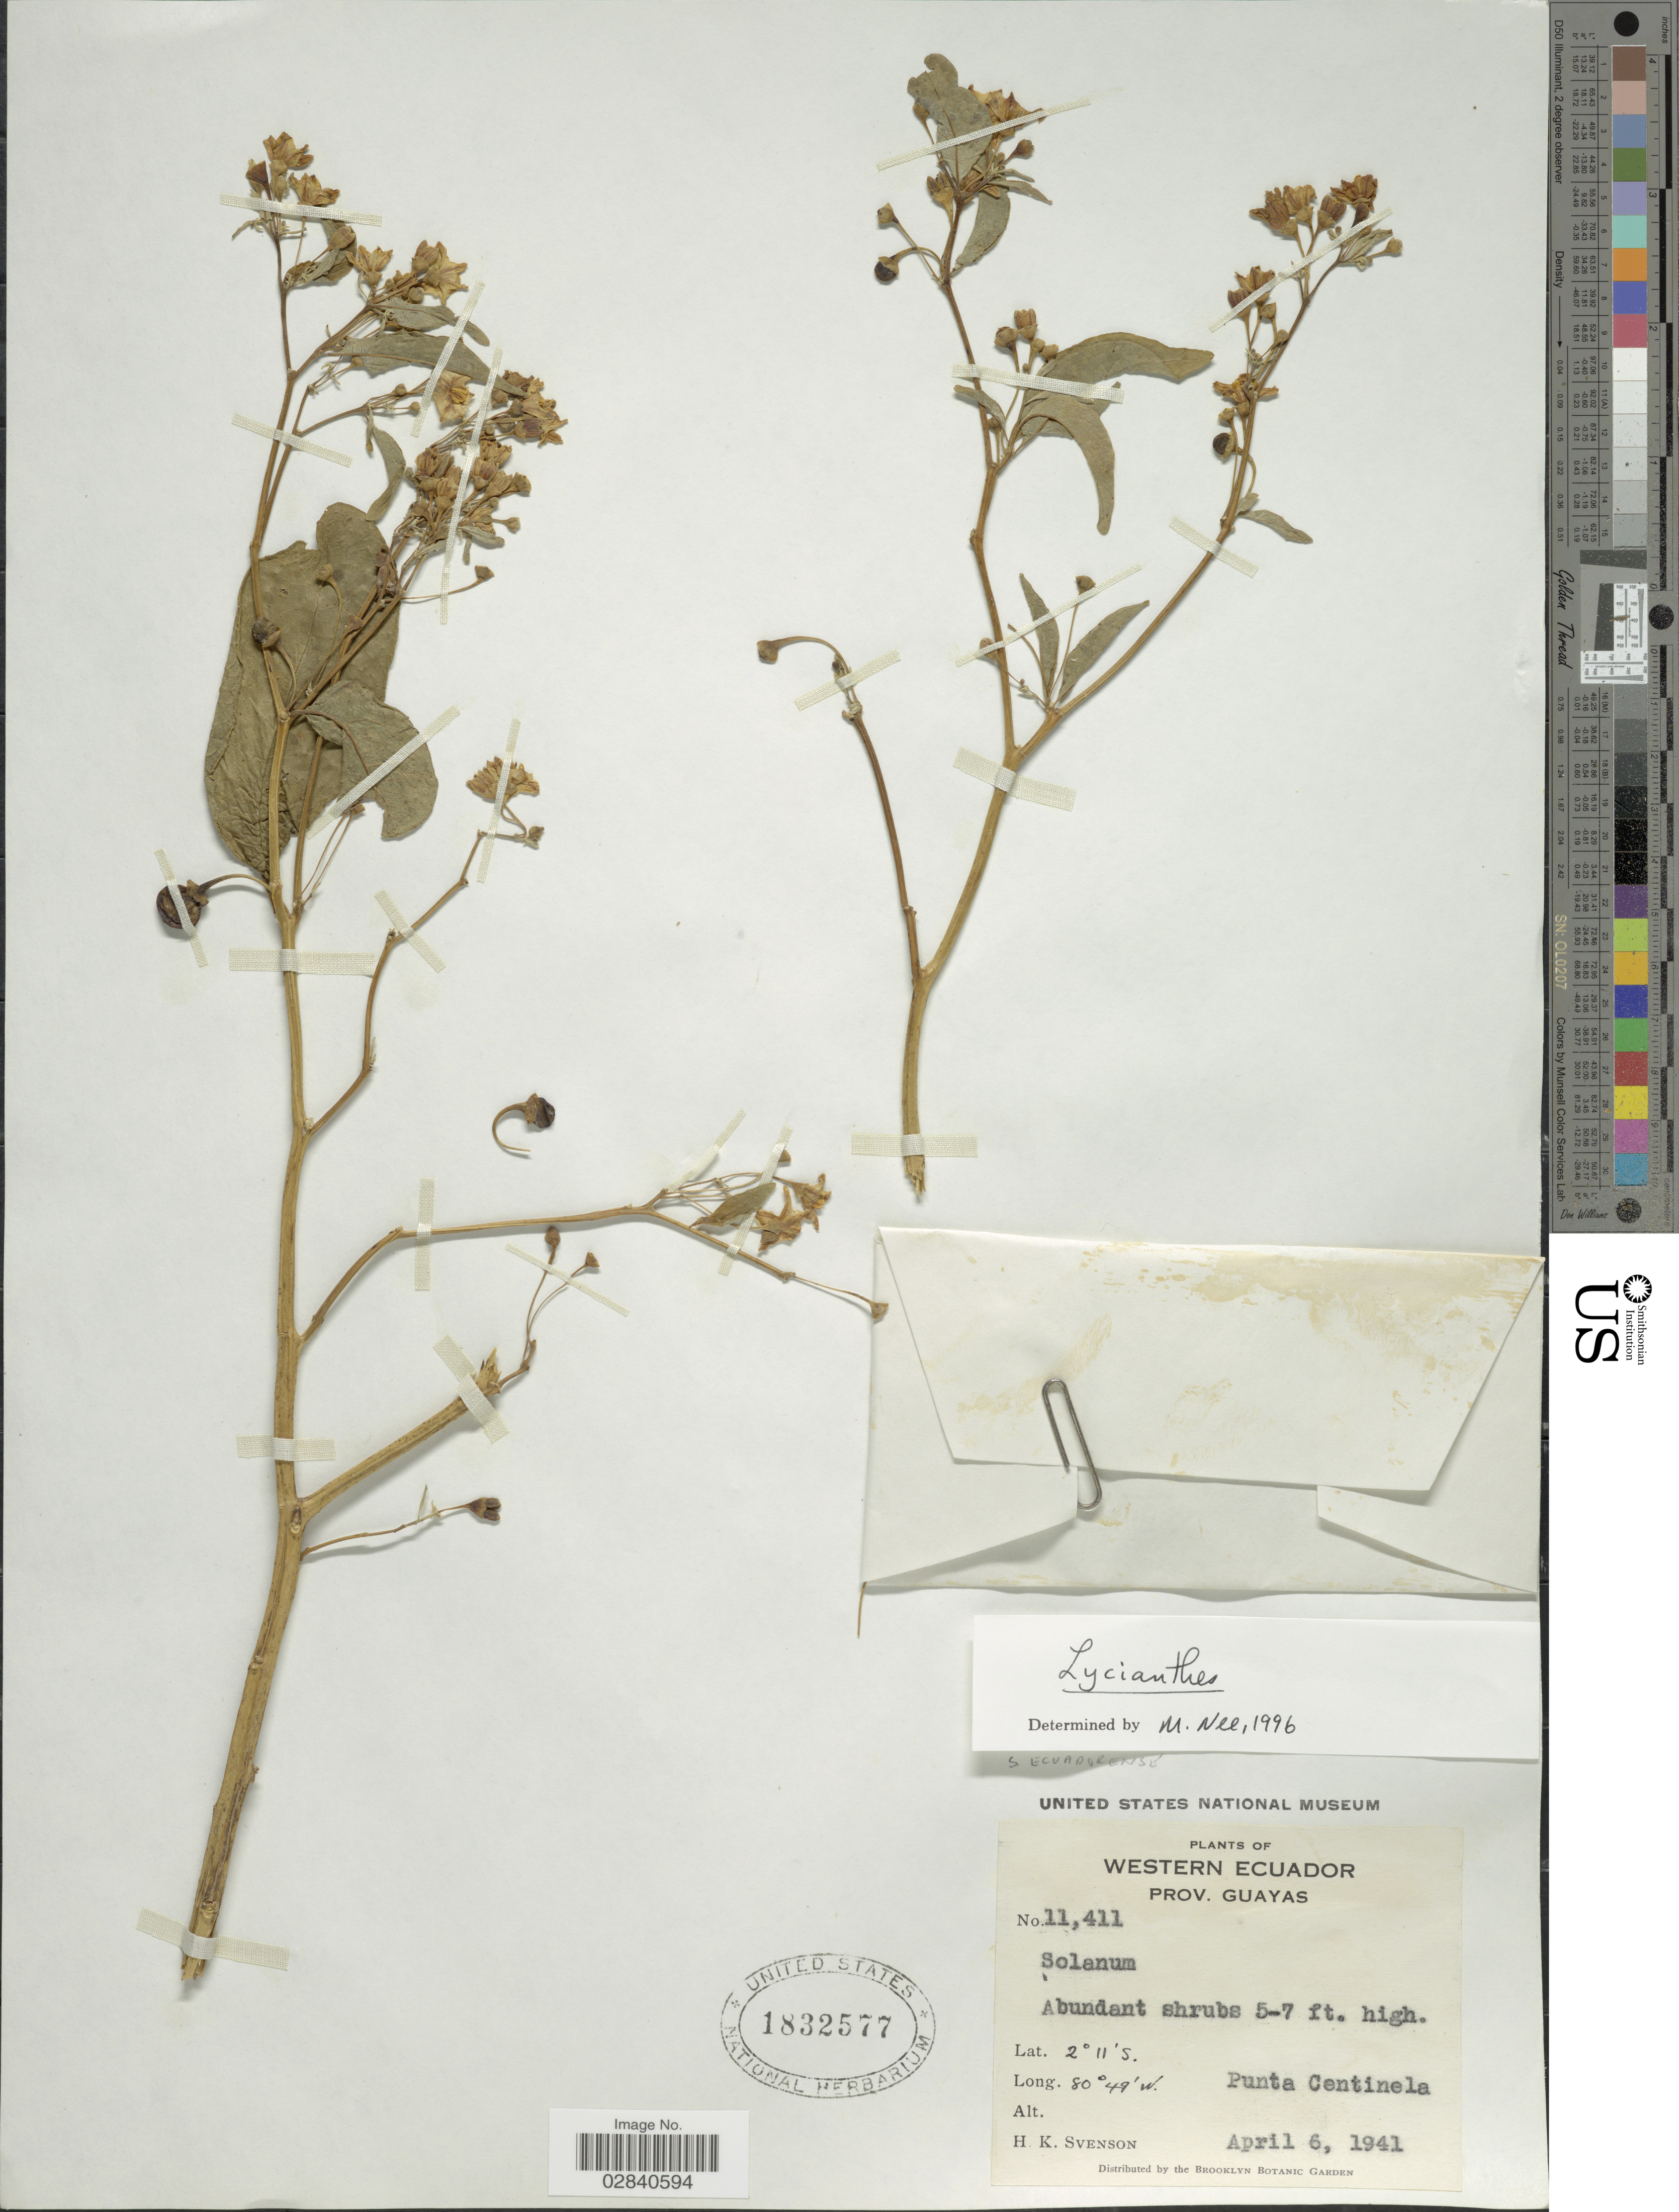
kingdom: Plantae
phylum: Tracheophyta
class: Magnoliopsida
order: Solanales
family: Solanaceae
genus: Lycianthes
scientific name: Lycianthes sp.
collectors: H. K. Svenson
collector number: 11411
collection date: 1941-04-06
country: Ecuador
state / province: Guayas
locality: Prov. Guayas, Punta Centinela, Western Ecuador.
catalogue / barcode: US 1832577